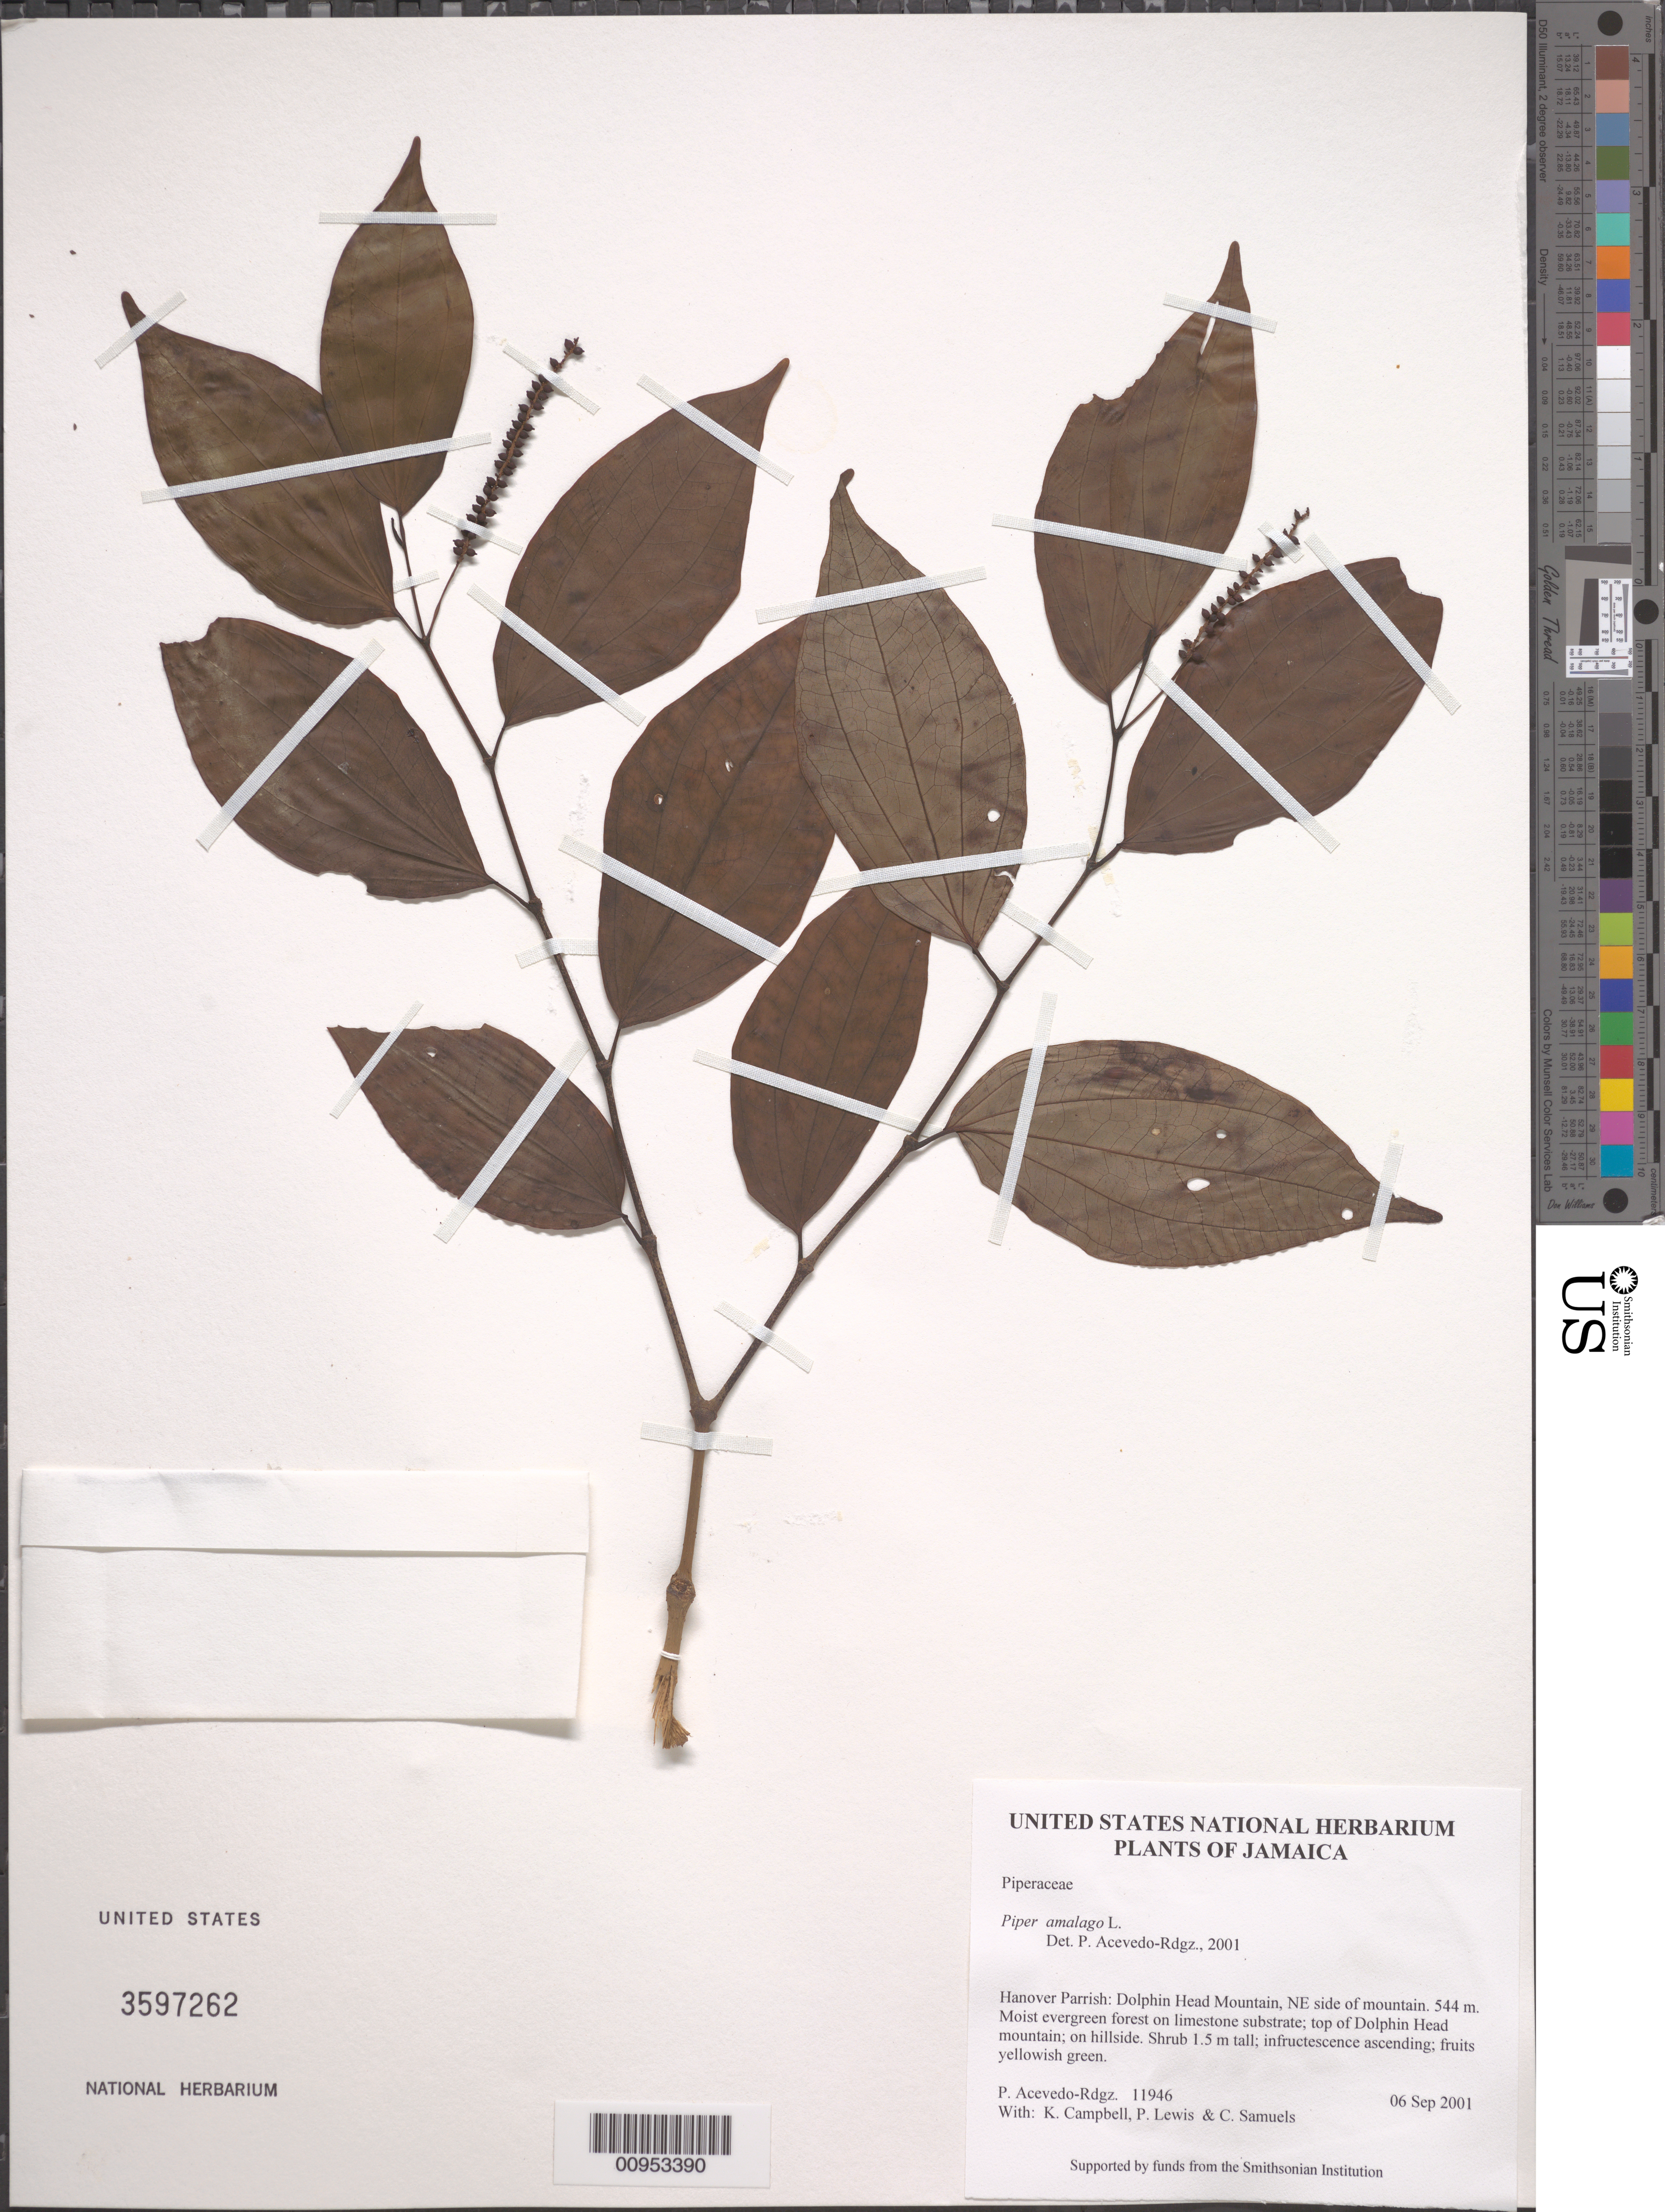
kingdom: Plantae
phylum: Tracheophyta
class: Magnoliopsida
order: Piperales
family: Piperaceae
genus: Piper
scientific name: Piper amalago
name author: L.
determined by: Acevedo-Rodríguez, P., (BOT), Smithsonian Institution - National Museum of Natural History (UNITED STATES)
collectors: P. Acevedo-Rodr., K. Campbell, P. Lewis & C. Samuels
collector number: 11946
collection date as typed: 06 Sep 2001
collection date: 2001-09-06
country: Jamaica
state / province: Hanover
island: Jamaica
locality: Dolphin Head Mountain, NE side of mountain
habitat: Moist evergreen forest on limestone substrate; top of Dolphin Head mountain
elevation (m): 544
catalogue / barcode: US 3597262